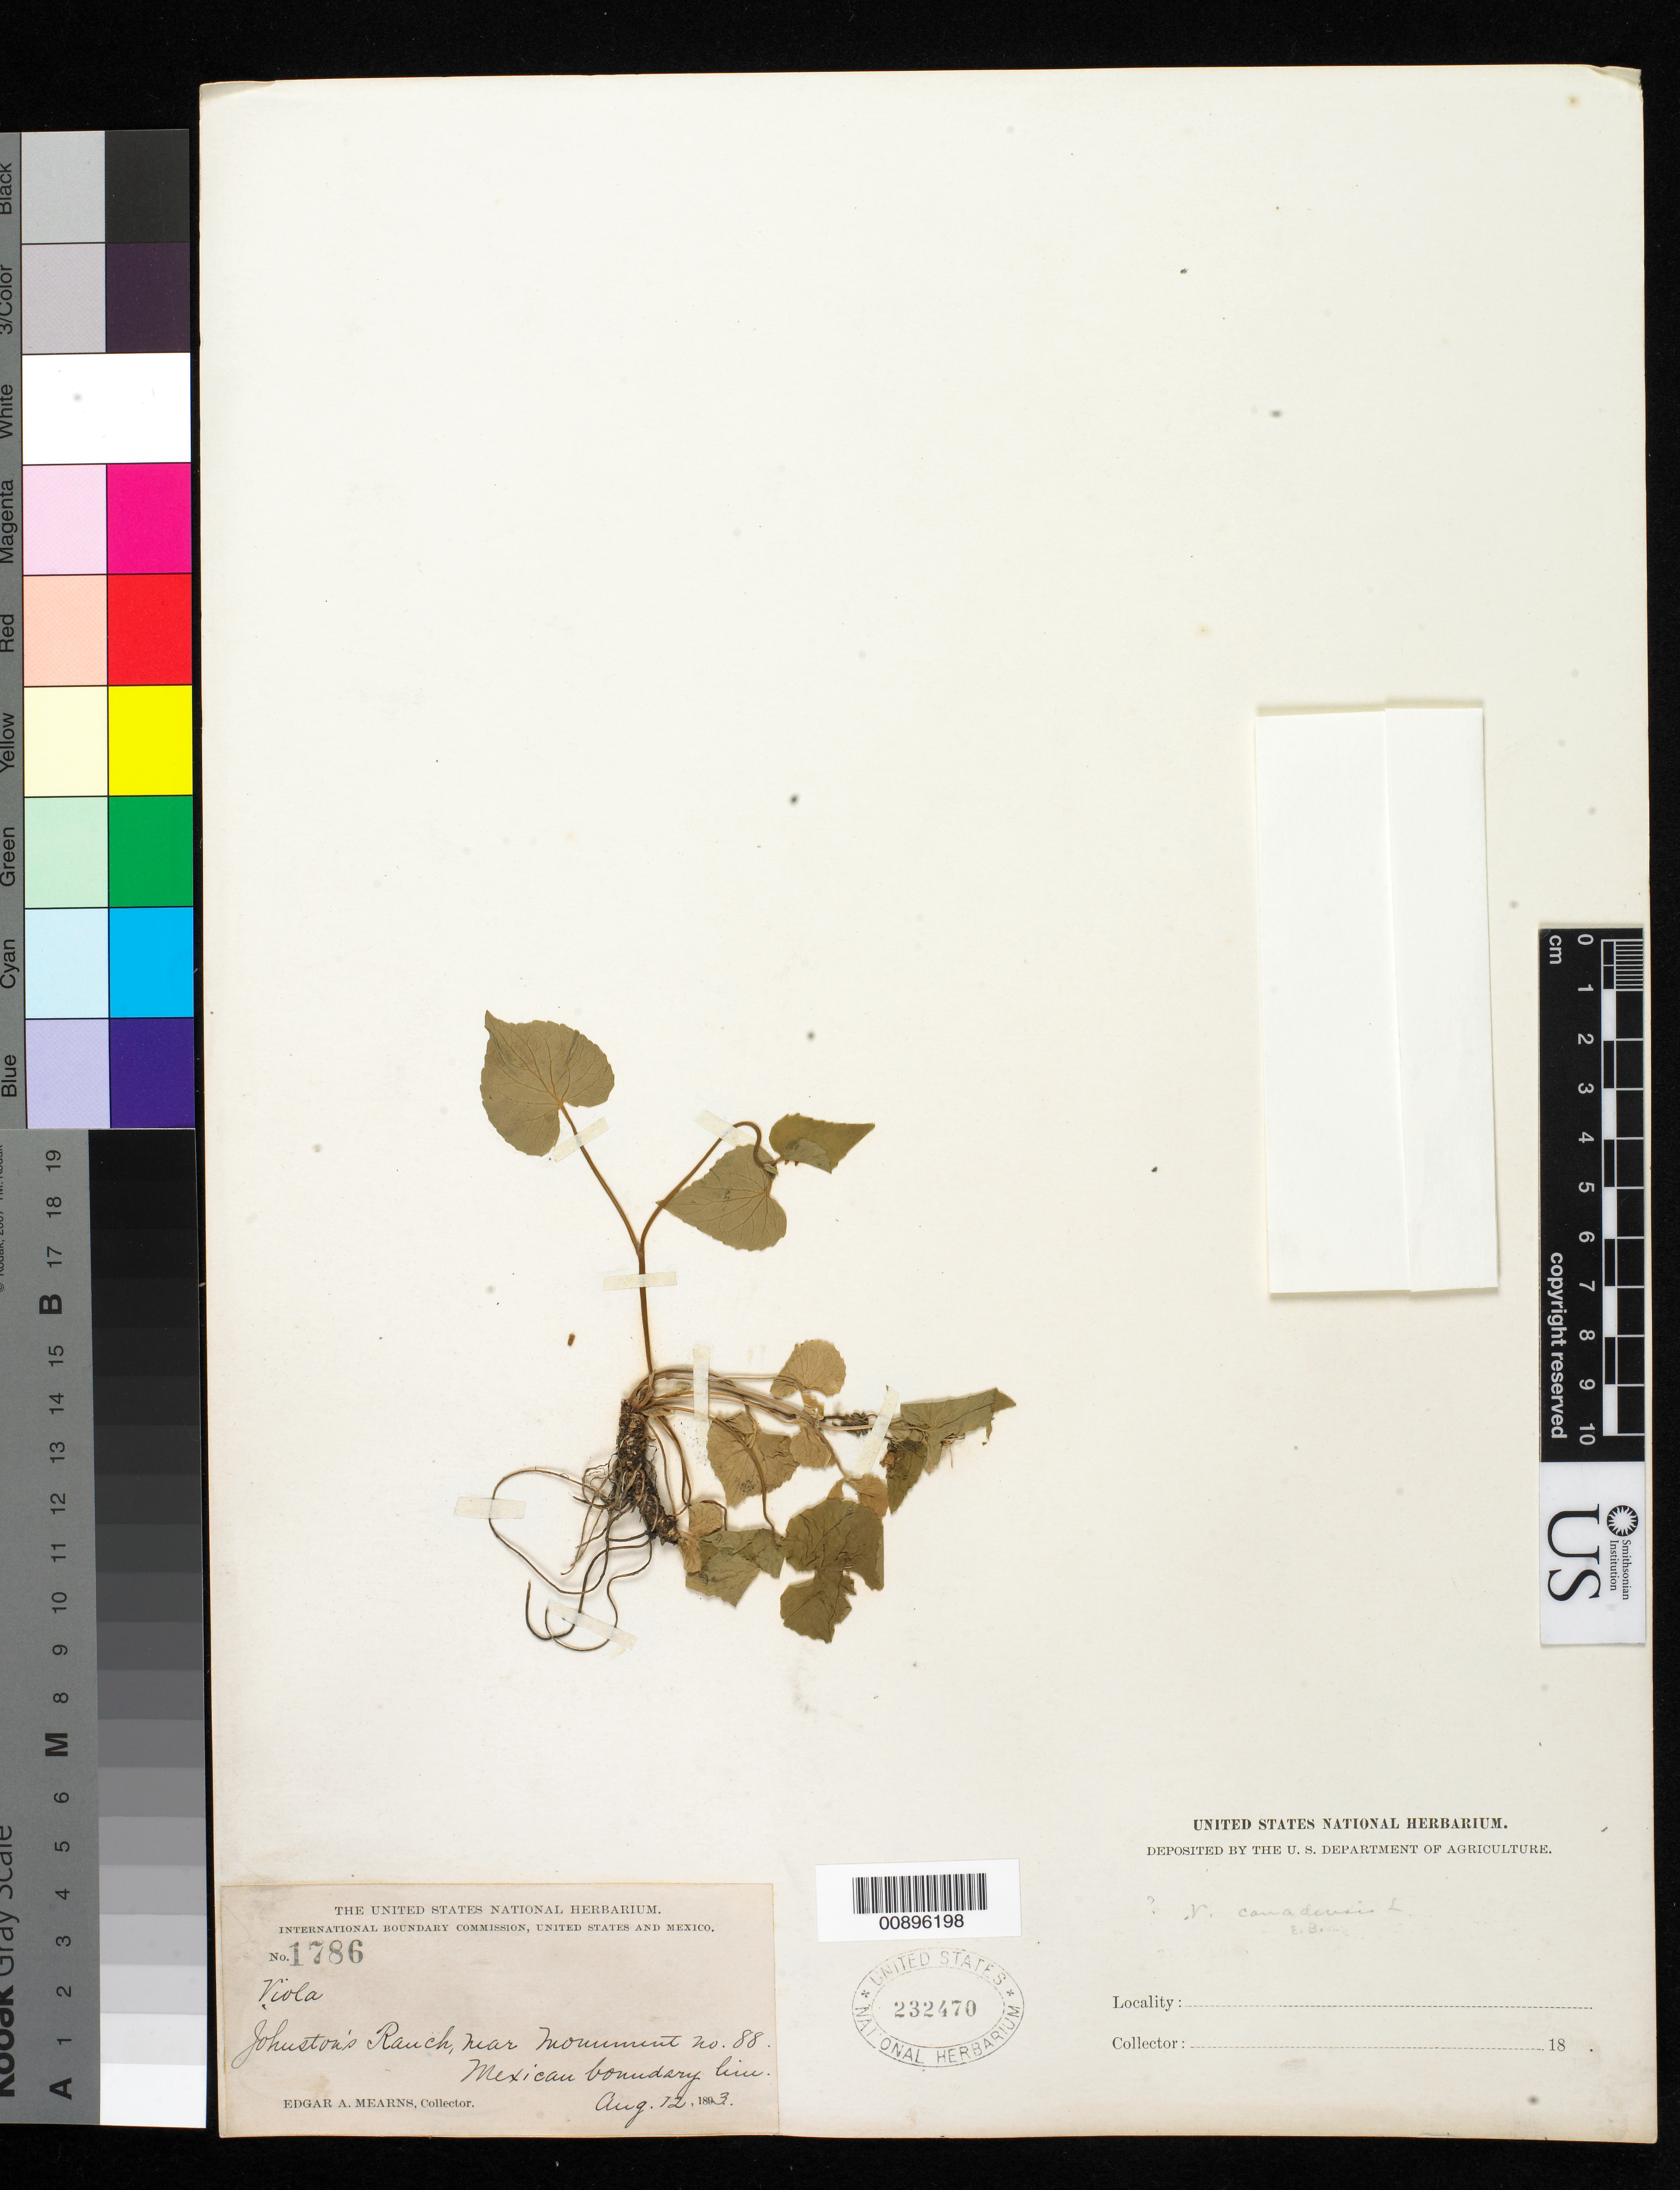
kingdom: Plantae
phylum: Tracheophyta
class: Magnoliopsida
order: Malpighiales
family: Violaceae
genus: Viola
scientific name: Viola canadensis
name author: L.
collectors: E. A. Mearns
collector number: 1786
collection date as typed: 12 Aug 1893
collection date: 1893-08-12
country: United States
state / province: Arizona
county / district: Cochise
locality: Johnston's Ranch, near Monument no. 88. Mexican Boundary Line.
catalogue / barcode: US 232470